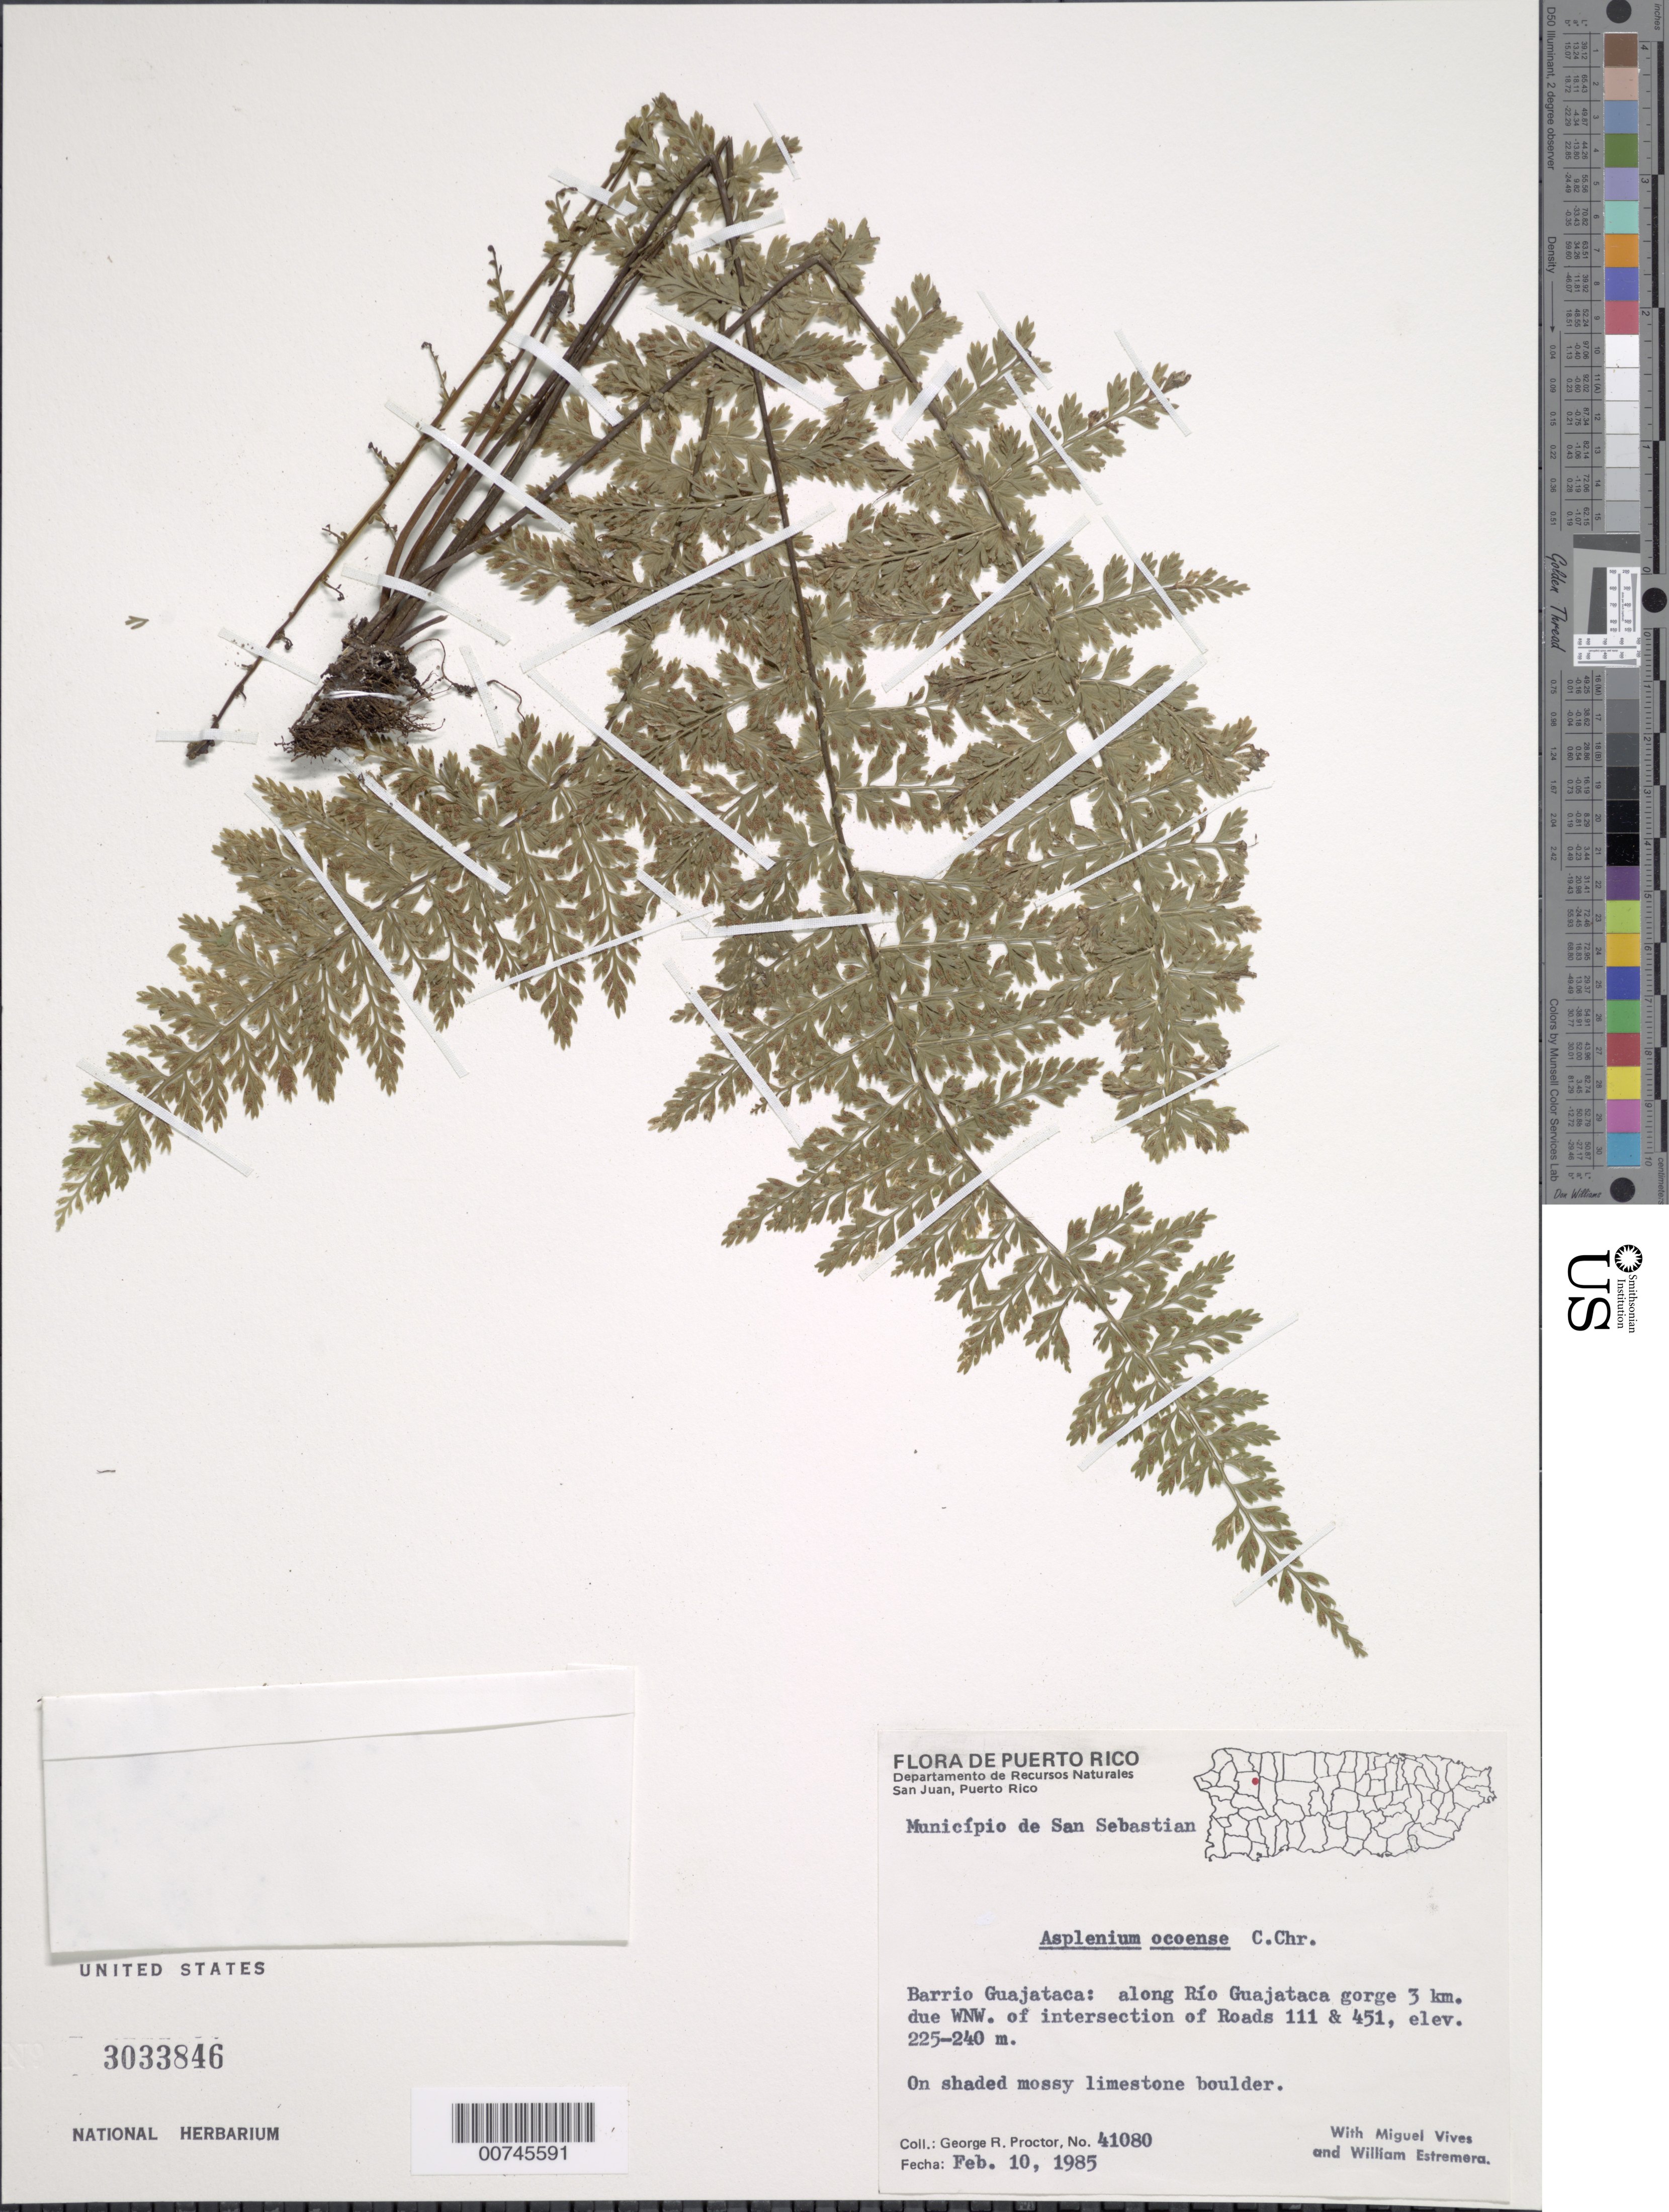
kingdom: Plantae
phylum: Tracheophyta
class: Polypodiopsida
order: Polypodiales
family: Aspleniaceae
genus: Asplenium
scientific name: Asplenium ocoense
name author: C. Chr.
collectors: G. R. Proctor, W. Estremera & M. Vives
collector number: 41080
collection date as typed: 10 Feb 1985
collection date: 1985-02-10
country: Puerto Rico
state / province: San Sebastián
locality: Barrio Guajataca: along Río Guajataca gorge 3 km due WNW of intersection of Roads 111 & 451, Municipio de San Sebastián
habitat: On shaded mossy limestone boulder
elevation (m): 225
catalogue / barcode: US 3033846